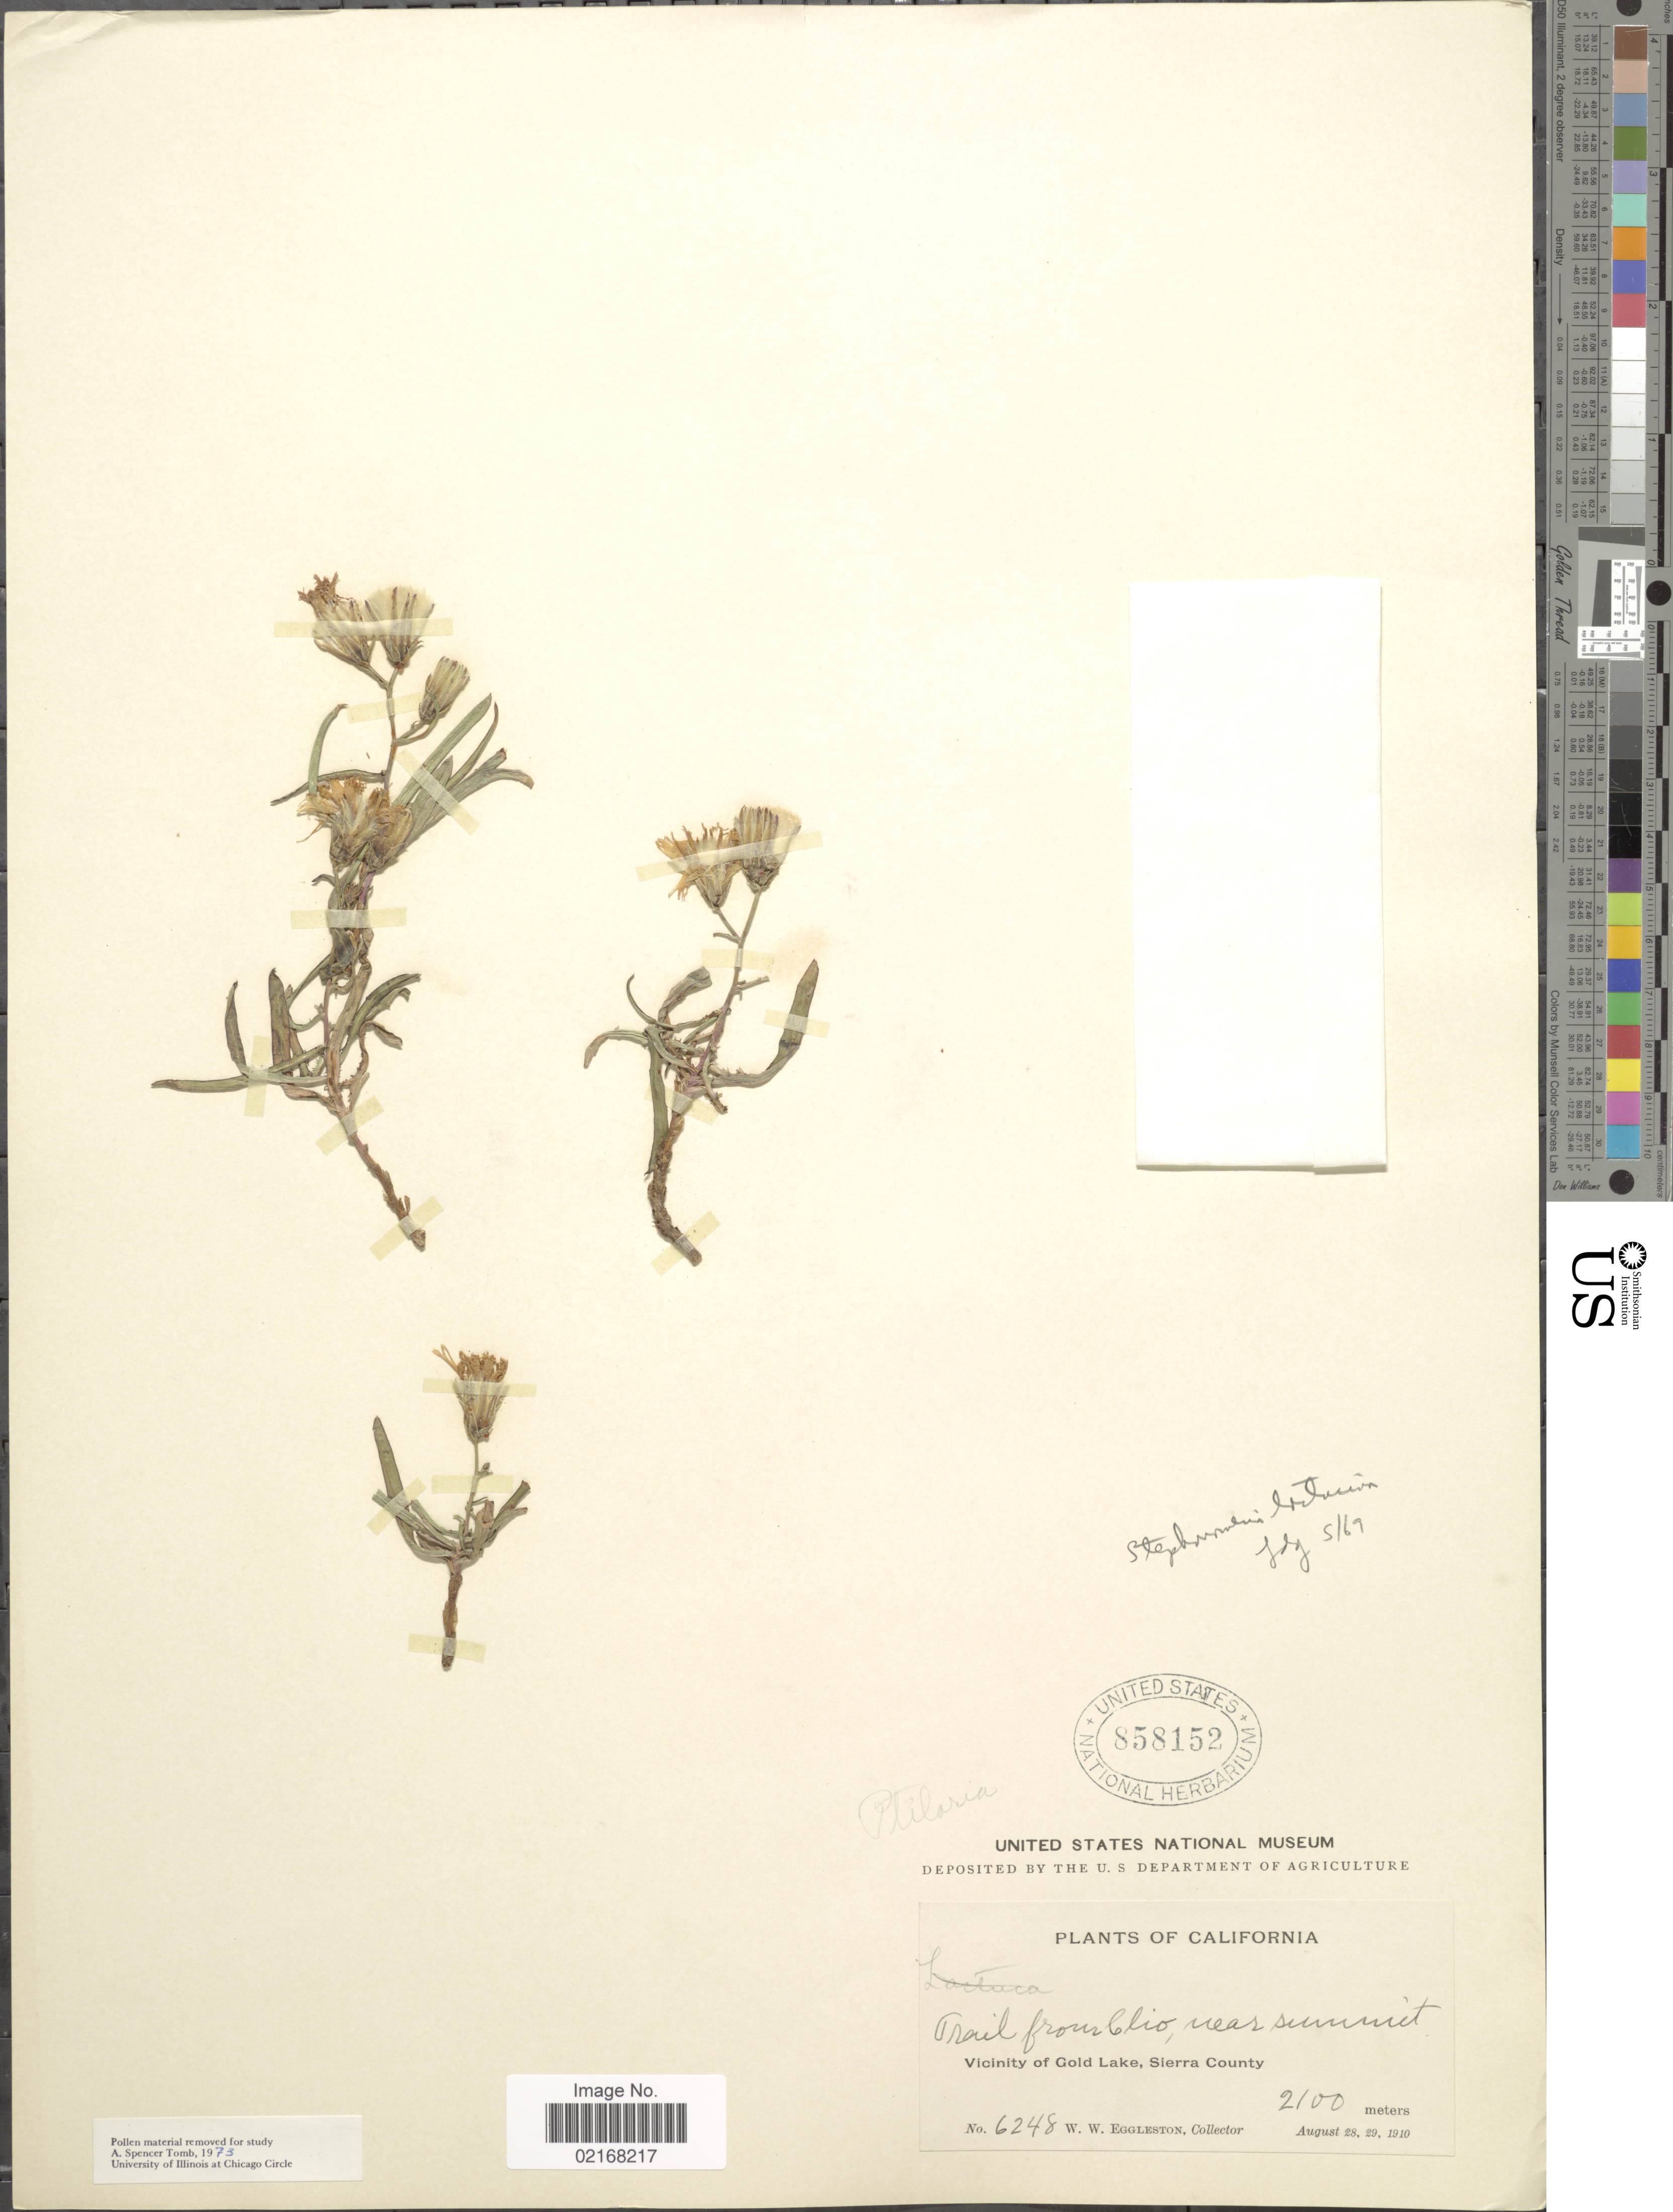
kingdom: Plantae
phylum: Tracheophyta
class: Magnoliopsida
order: Asterales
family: Asteraceae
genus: Stephanomeria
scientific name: Stephanomeria lactucina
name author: A. Gray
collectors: W. W. Eggleston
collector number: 6248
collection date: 1910-08-28/1910-08-29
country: United States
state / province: California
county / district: Sierra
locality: Trail from Clio, near summit. Vicinity of Gold Lake, Sierra County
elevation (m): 2100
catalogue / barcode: US 858152